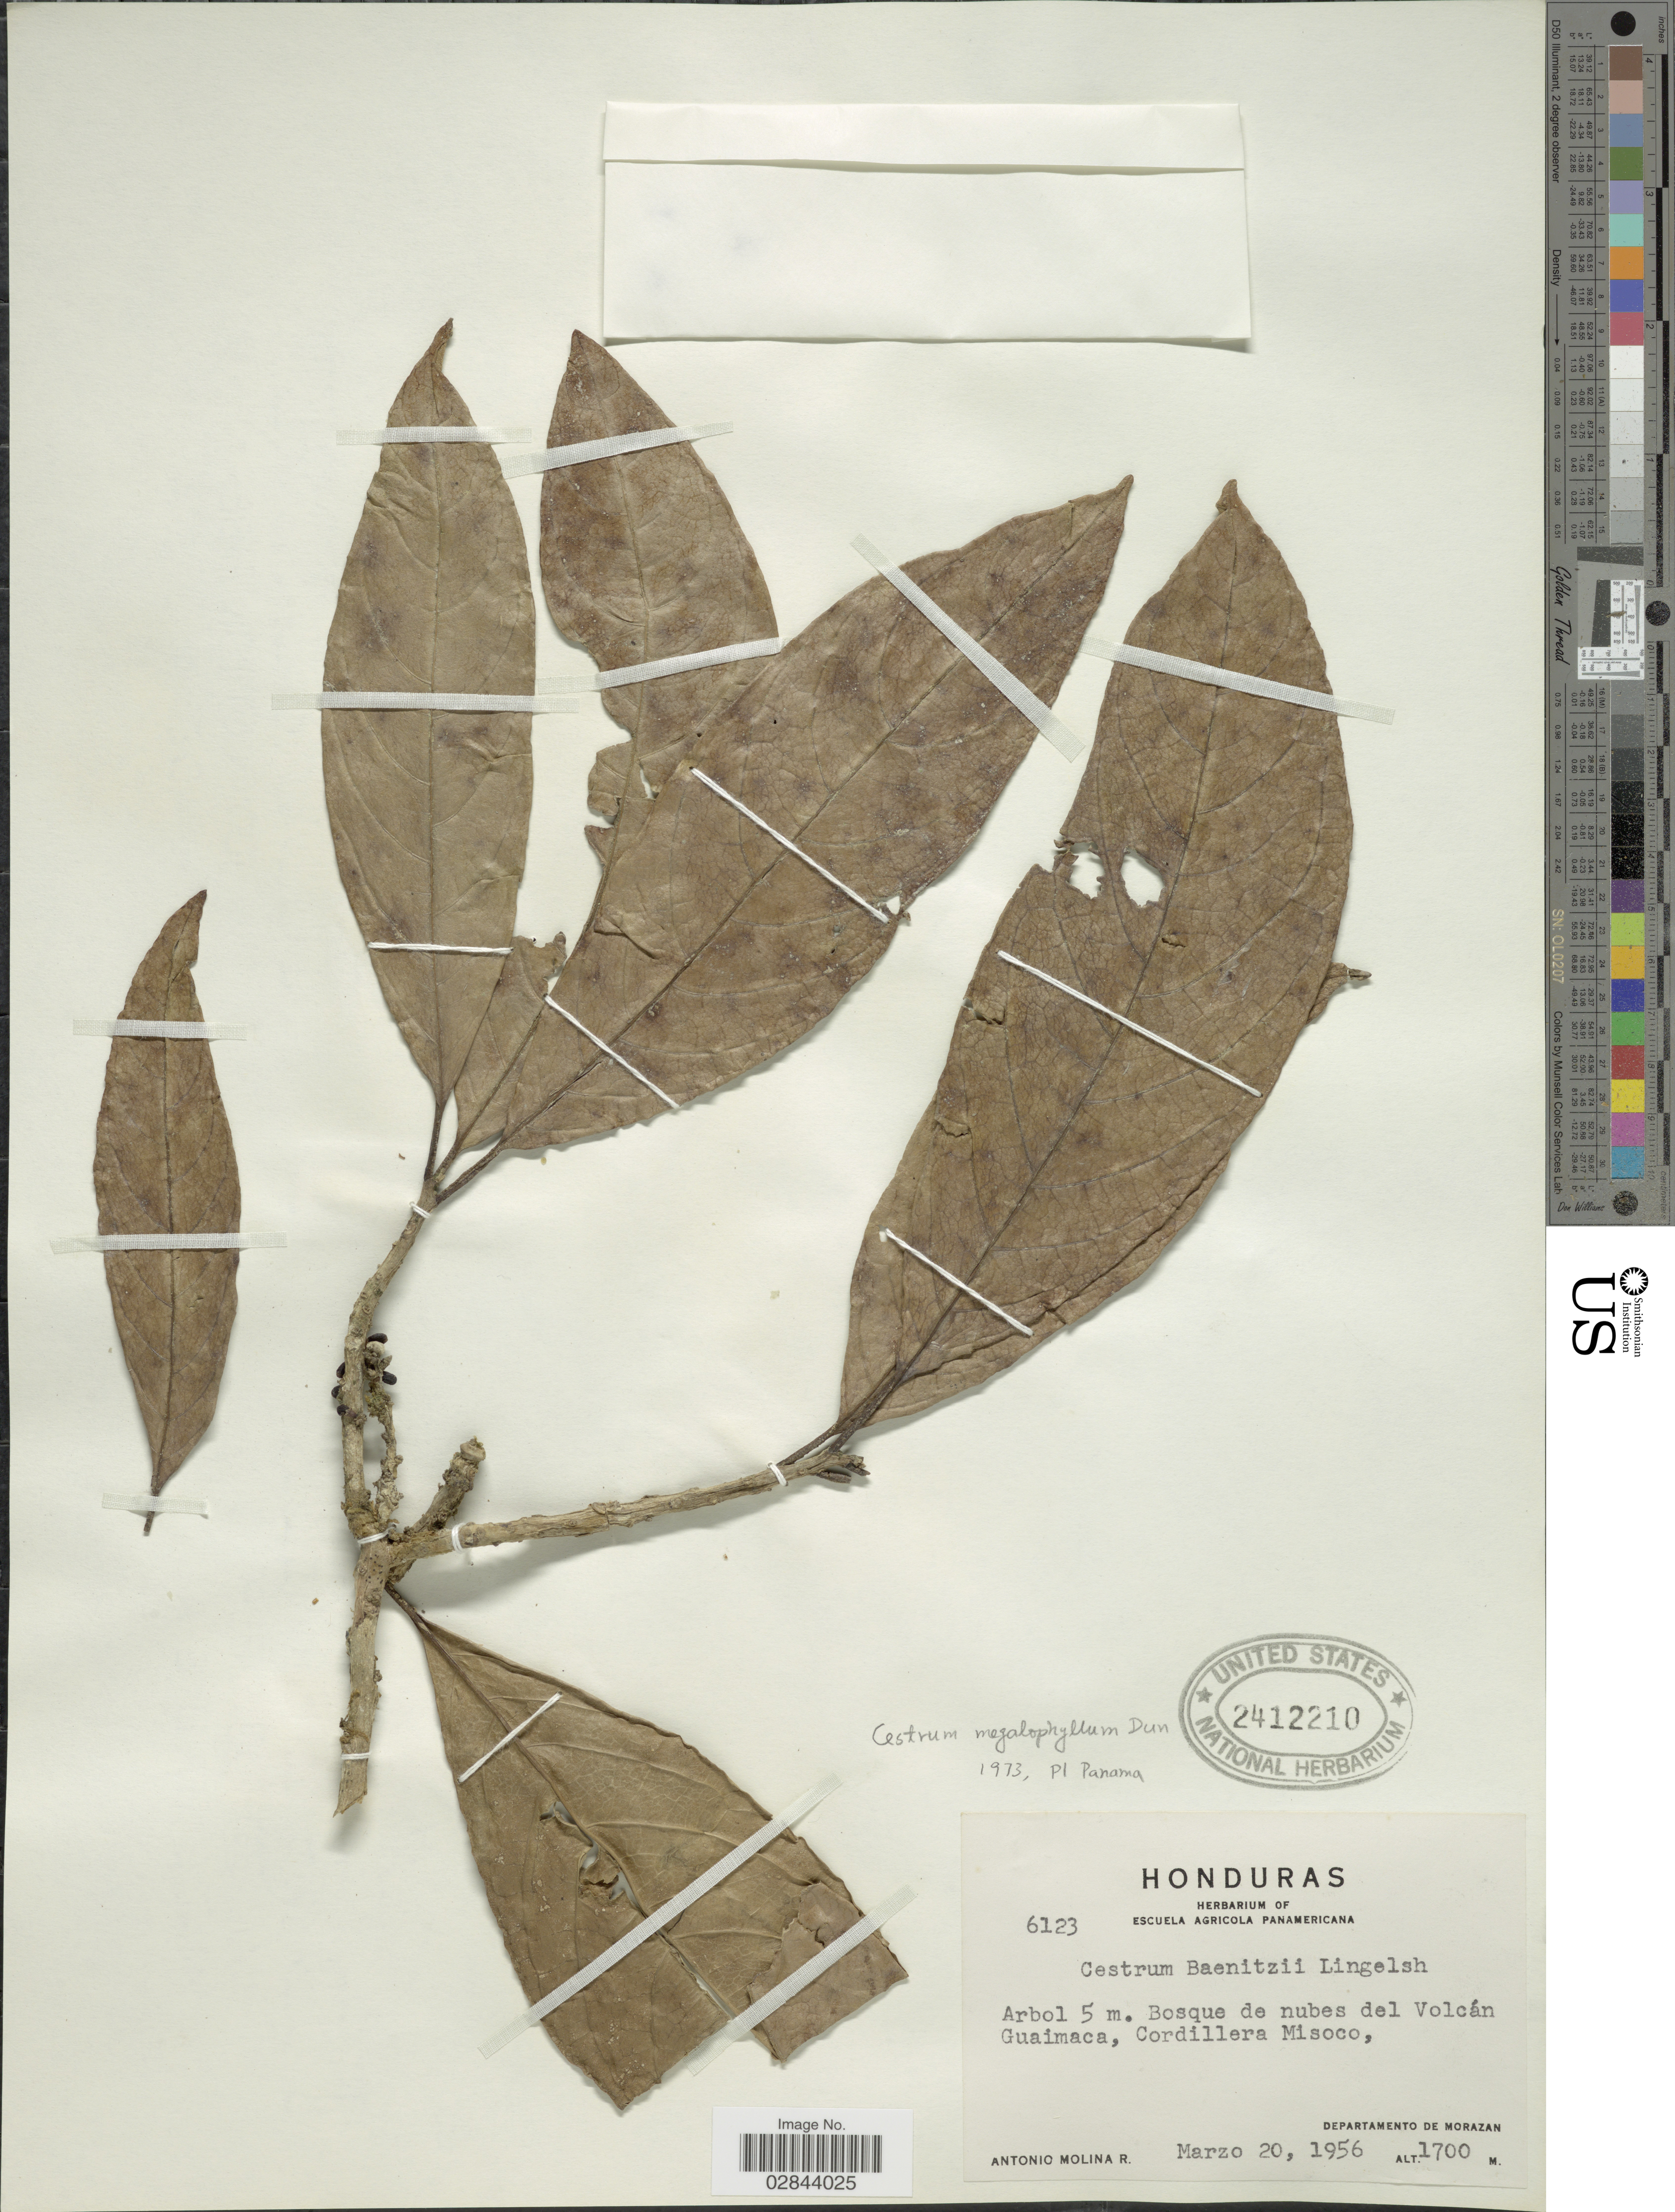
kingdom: Plantae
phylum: Tracheophyta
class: Magnoliopsida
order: Solanales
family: Solanaceae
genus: Cestrum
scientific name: Cestrum schlechtendahlii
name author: G. Don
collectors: A. Molina R.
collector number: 6123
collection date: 1956-03-20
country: Honduras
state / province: Fco. Morazán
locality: Bosque de nubes del Volcán Guaimaca, Cordillera Misoco, Departamento de Morazan.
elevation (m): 1700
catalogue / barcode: US 2412210